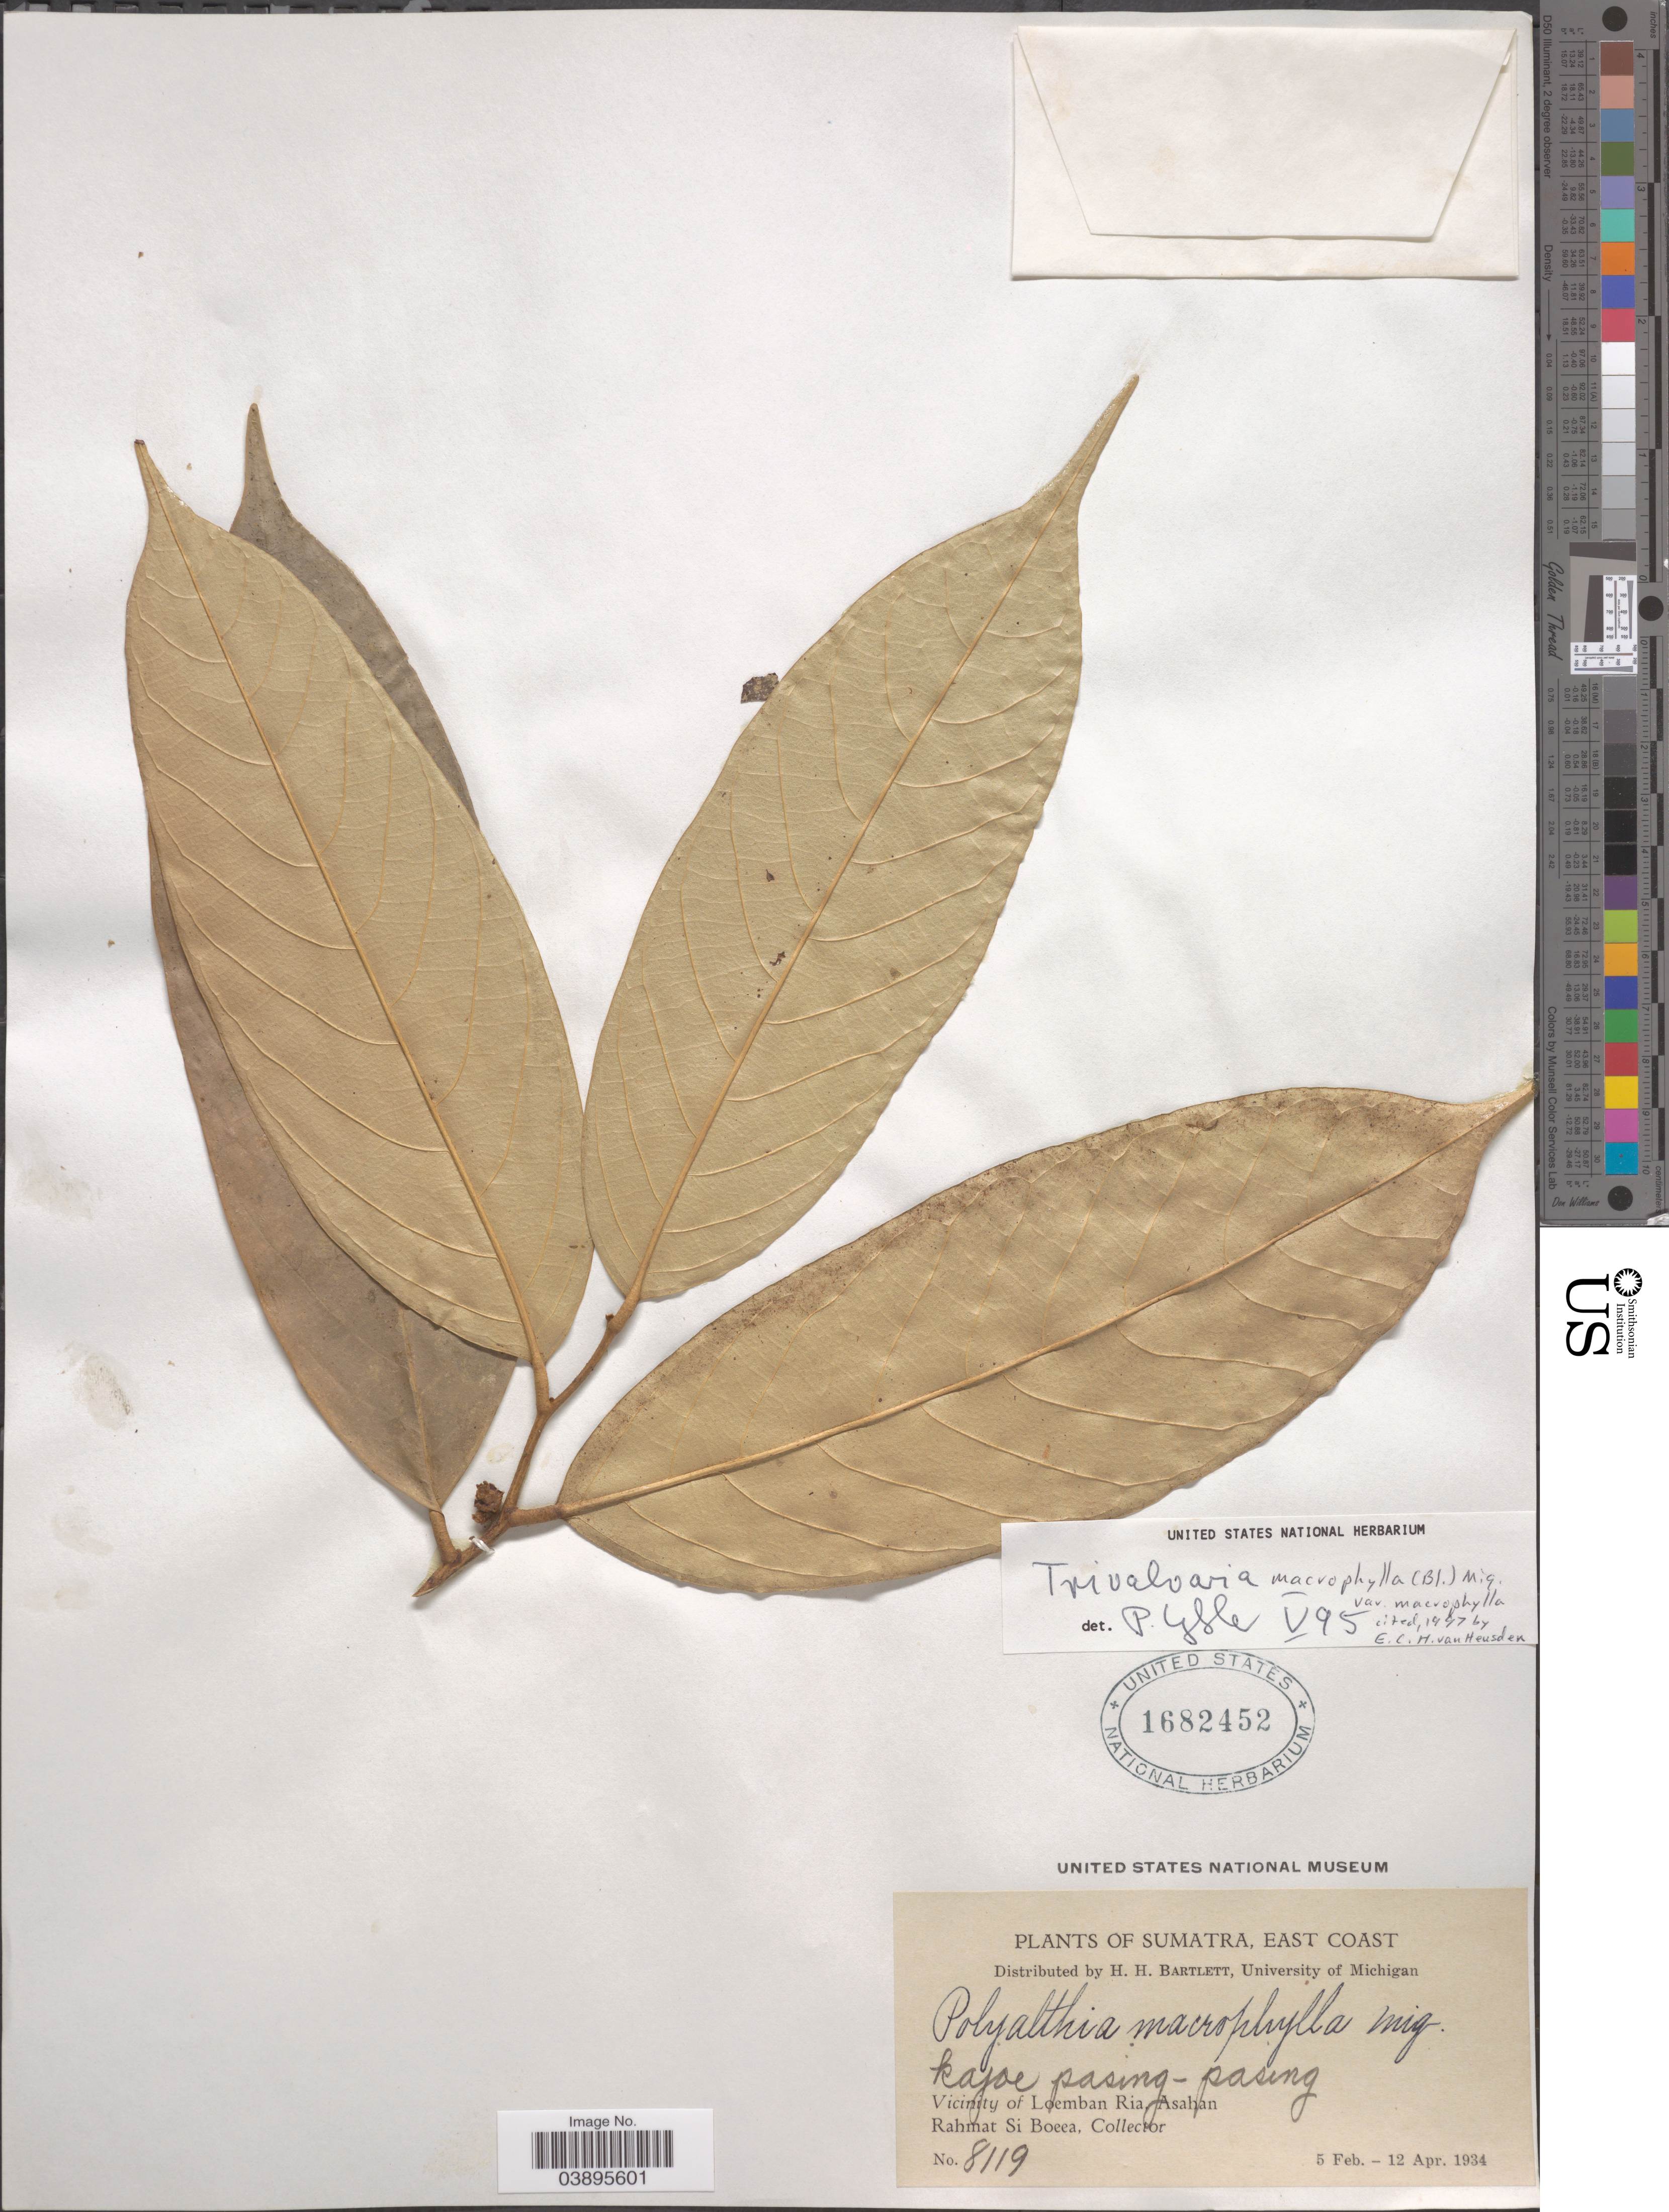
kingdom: Plantae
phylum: Tracheophyta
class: Magnoliopsida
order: Magnoliales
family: Annonaceae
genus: Trivalvaria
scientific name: Trivalvaria macrophylla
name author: (Blume) Miq.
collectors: Rahmat Si Boeea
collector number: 8119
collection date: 1934-02-05/1934-04-12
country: Indonesia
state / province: Sumatra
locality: East Coast. Vicinity of Loemban Ria, Asahan.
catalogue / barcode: US 1682452